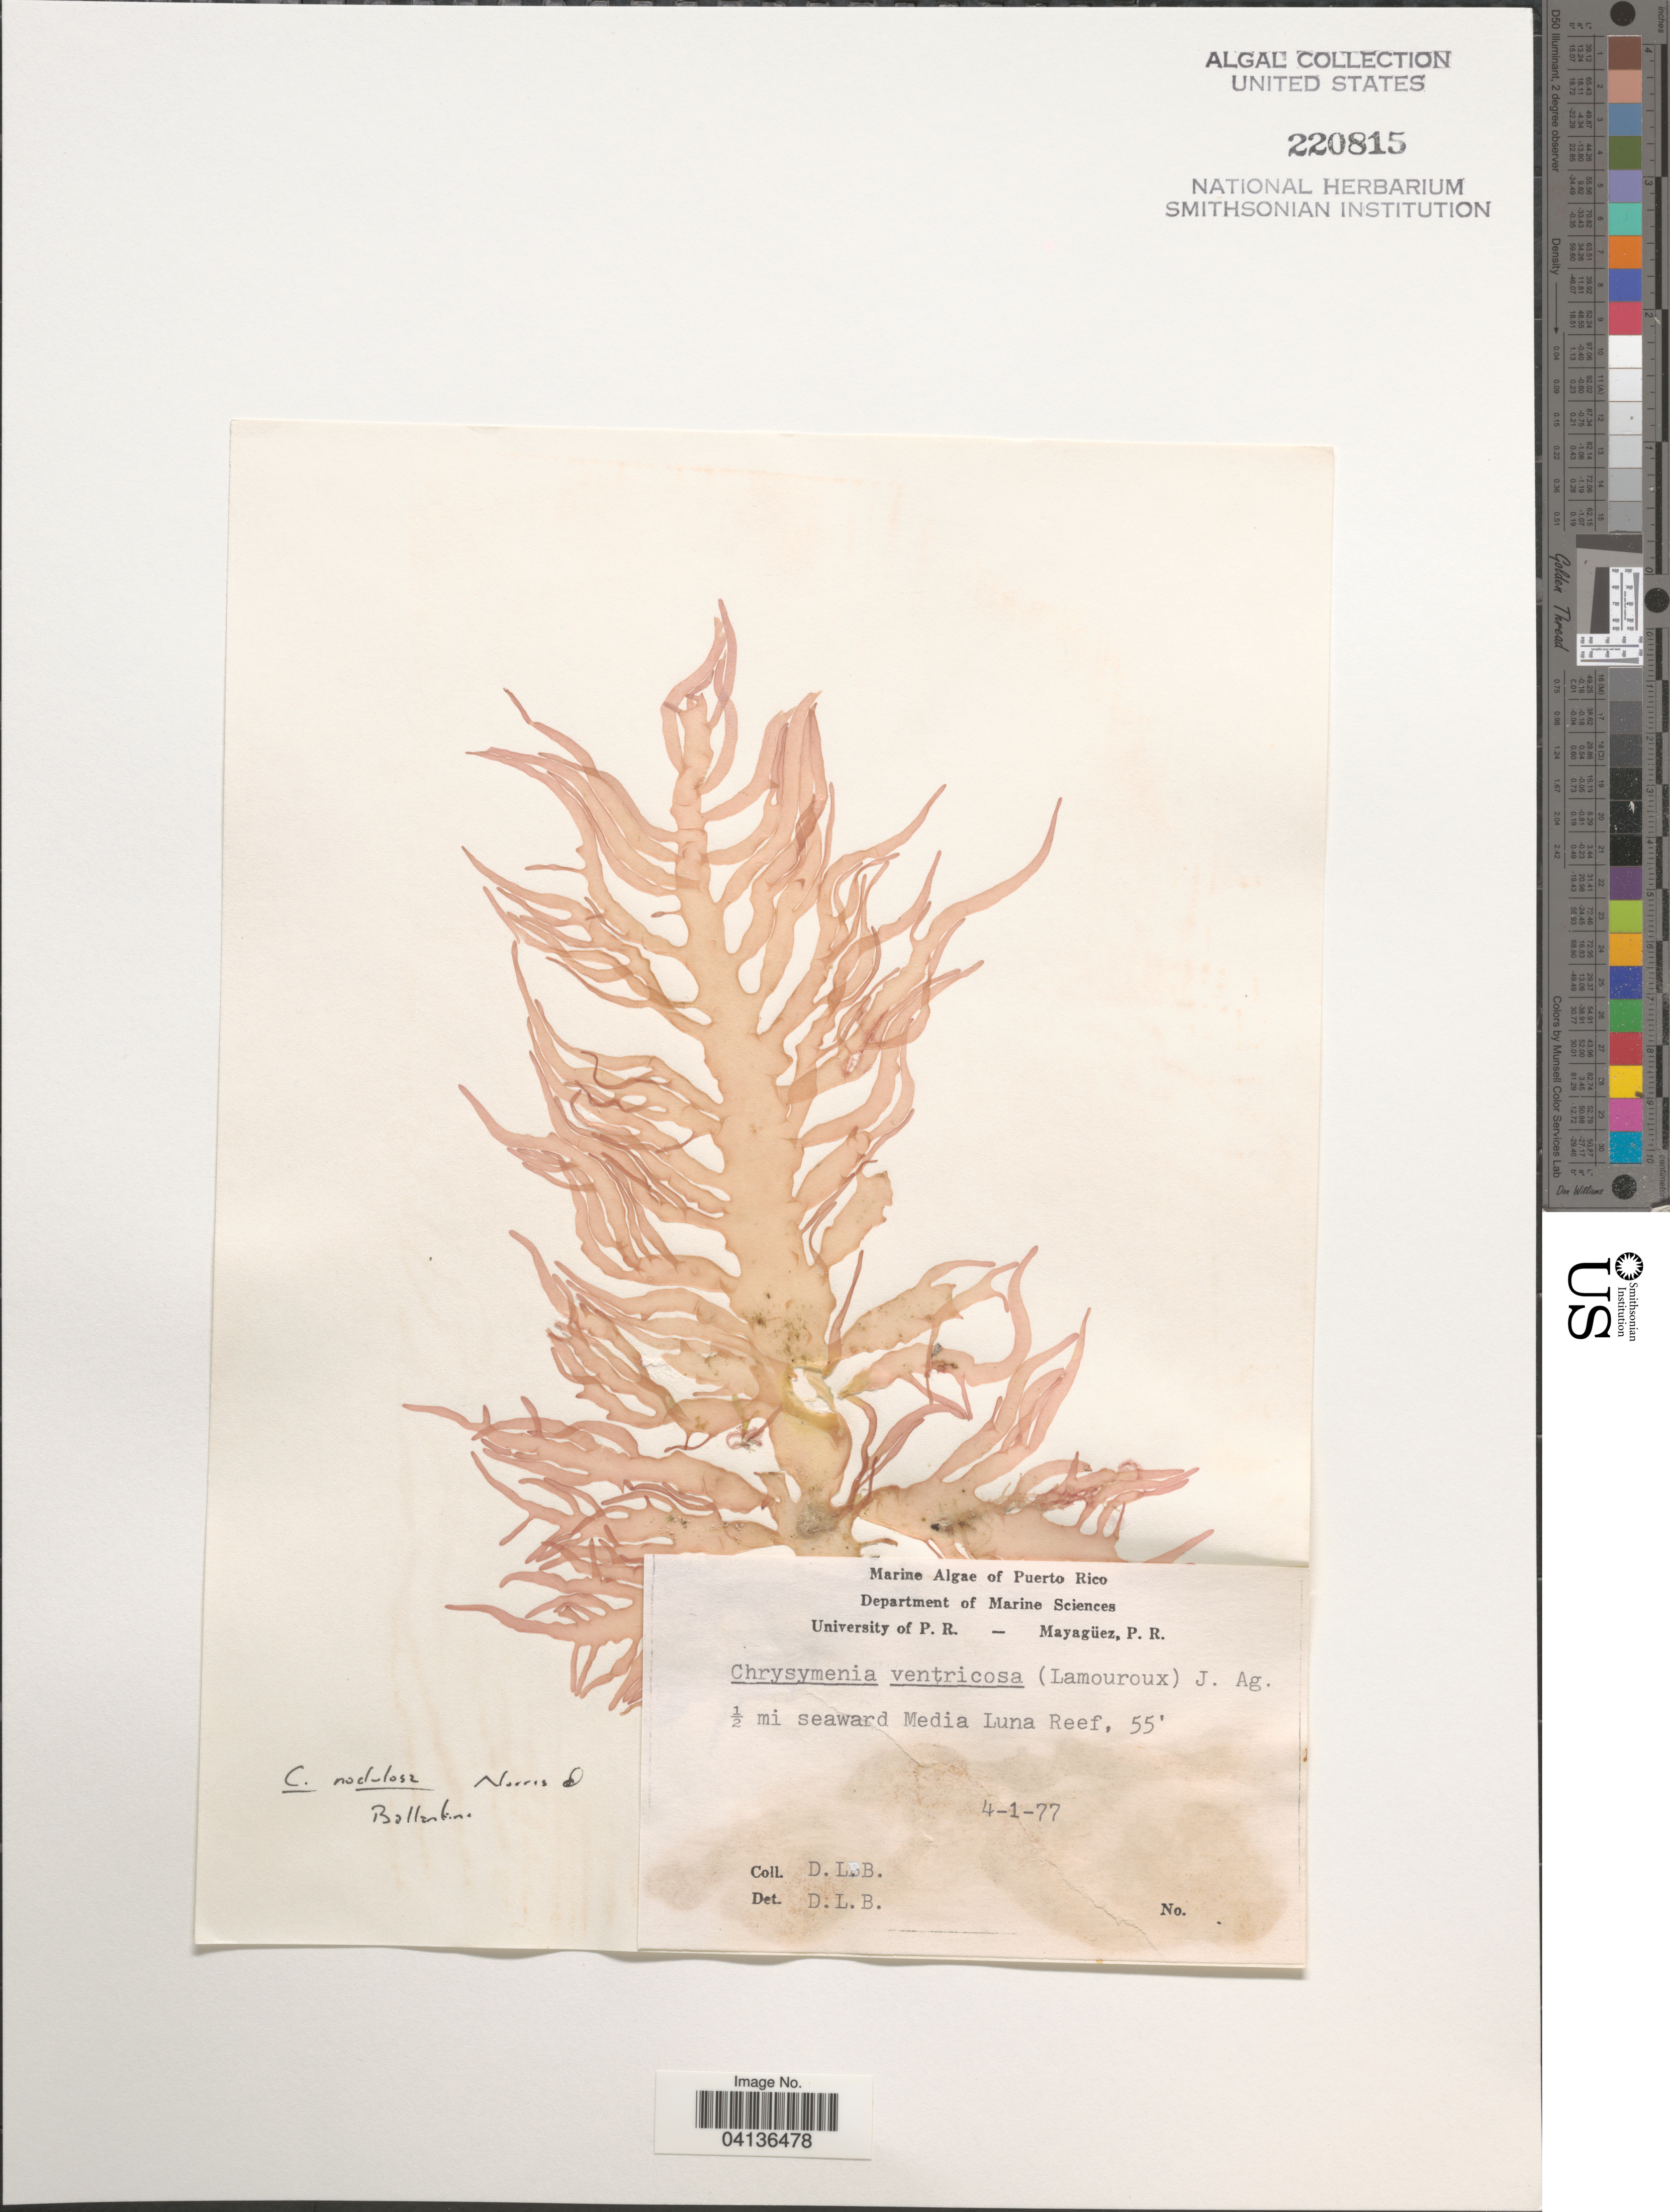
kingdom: Plantae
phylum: Rhodophyta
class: Florideophyceae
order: Rhodymeniales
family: Rhodymeniaceae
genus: Chrysymenia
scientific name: Chrysymenia ventricosa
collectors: D. L. B.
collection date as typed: Transcribed d/m/y: 4/1/77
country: Puerto Rico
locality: ½ mi seaward Media Luna Reef.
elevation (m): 17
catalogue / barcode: US 220815